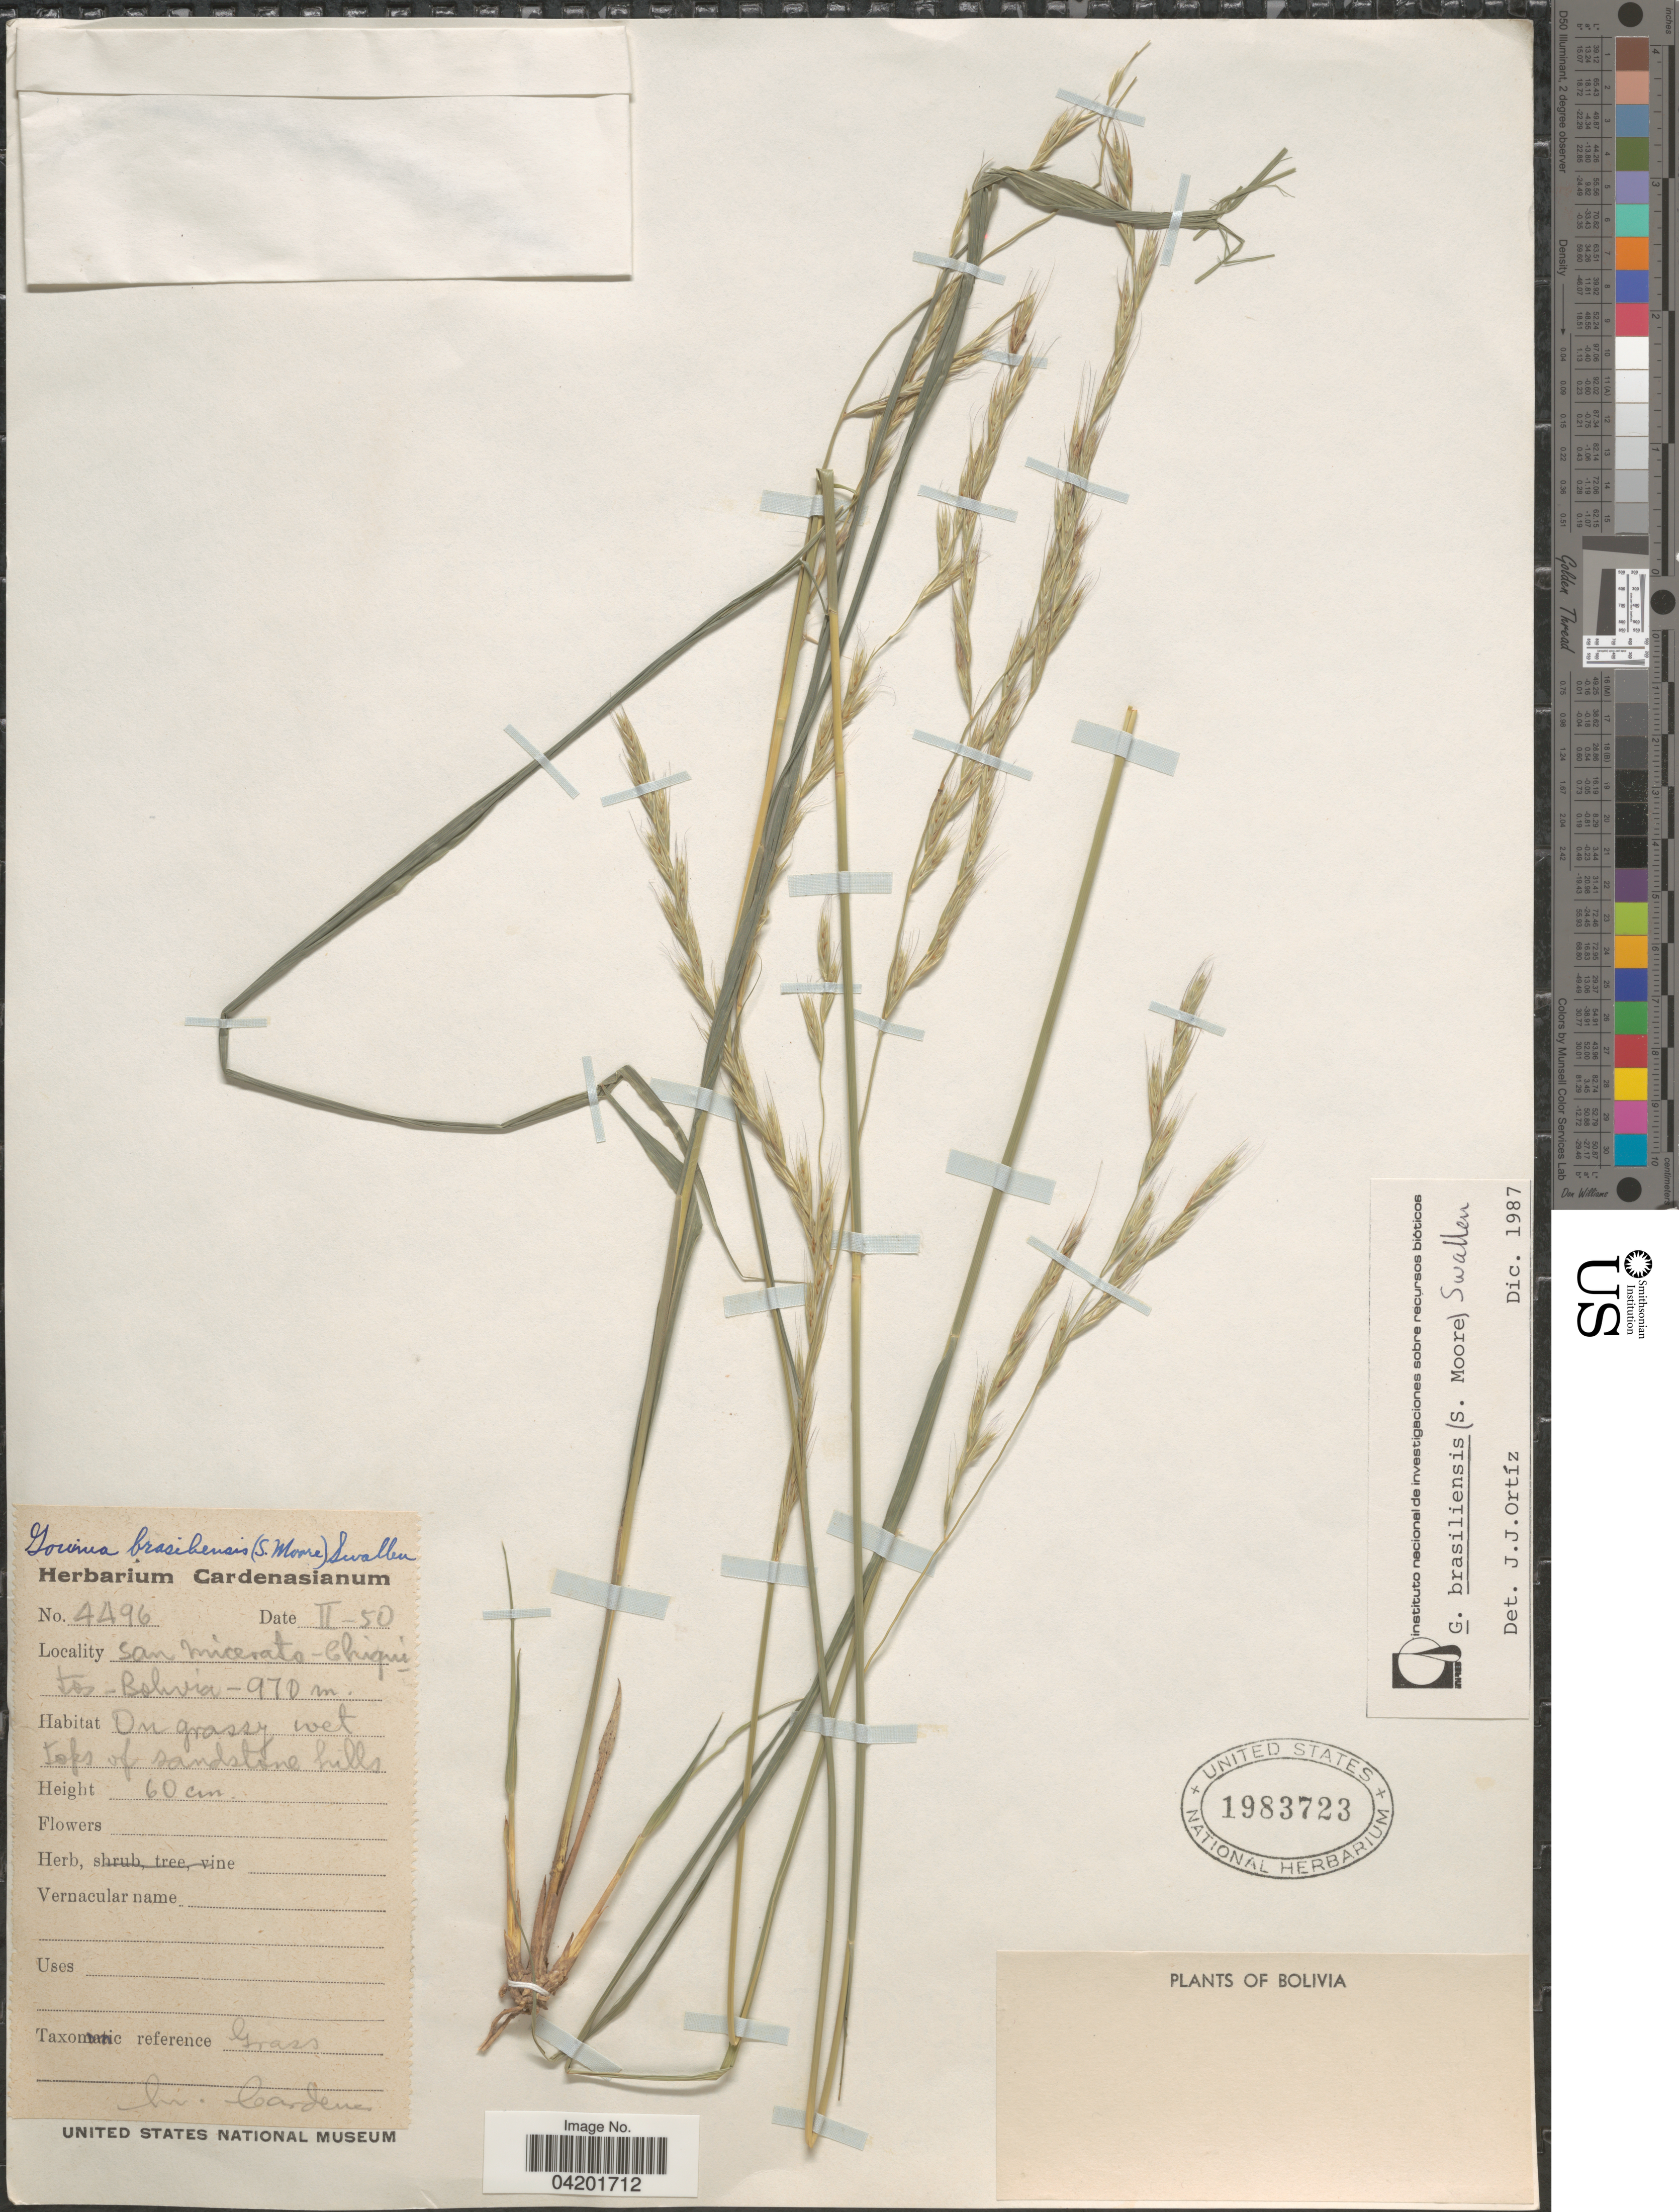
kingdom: Plantae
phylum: Tracheophyta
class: Liliopsida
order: Poales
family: Poaceae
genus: Gouinia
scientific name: Gouinia brasiliensis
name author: (S. Moore) Swallen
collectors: H. Cardenas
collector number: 4496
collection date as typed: Transcribed d/m/y: /2/50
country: Bolivia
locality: San Micerato-Chiquitos.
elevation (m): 970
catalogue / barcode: US 1983723